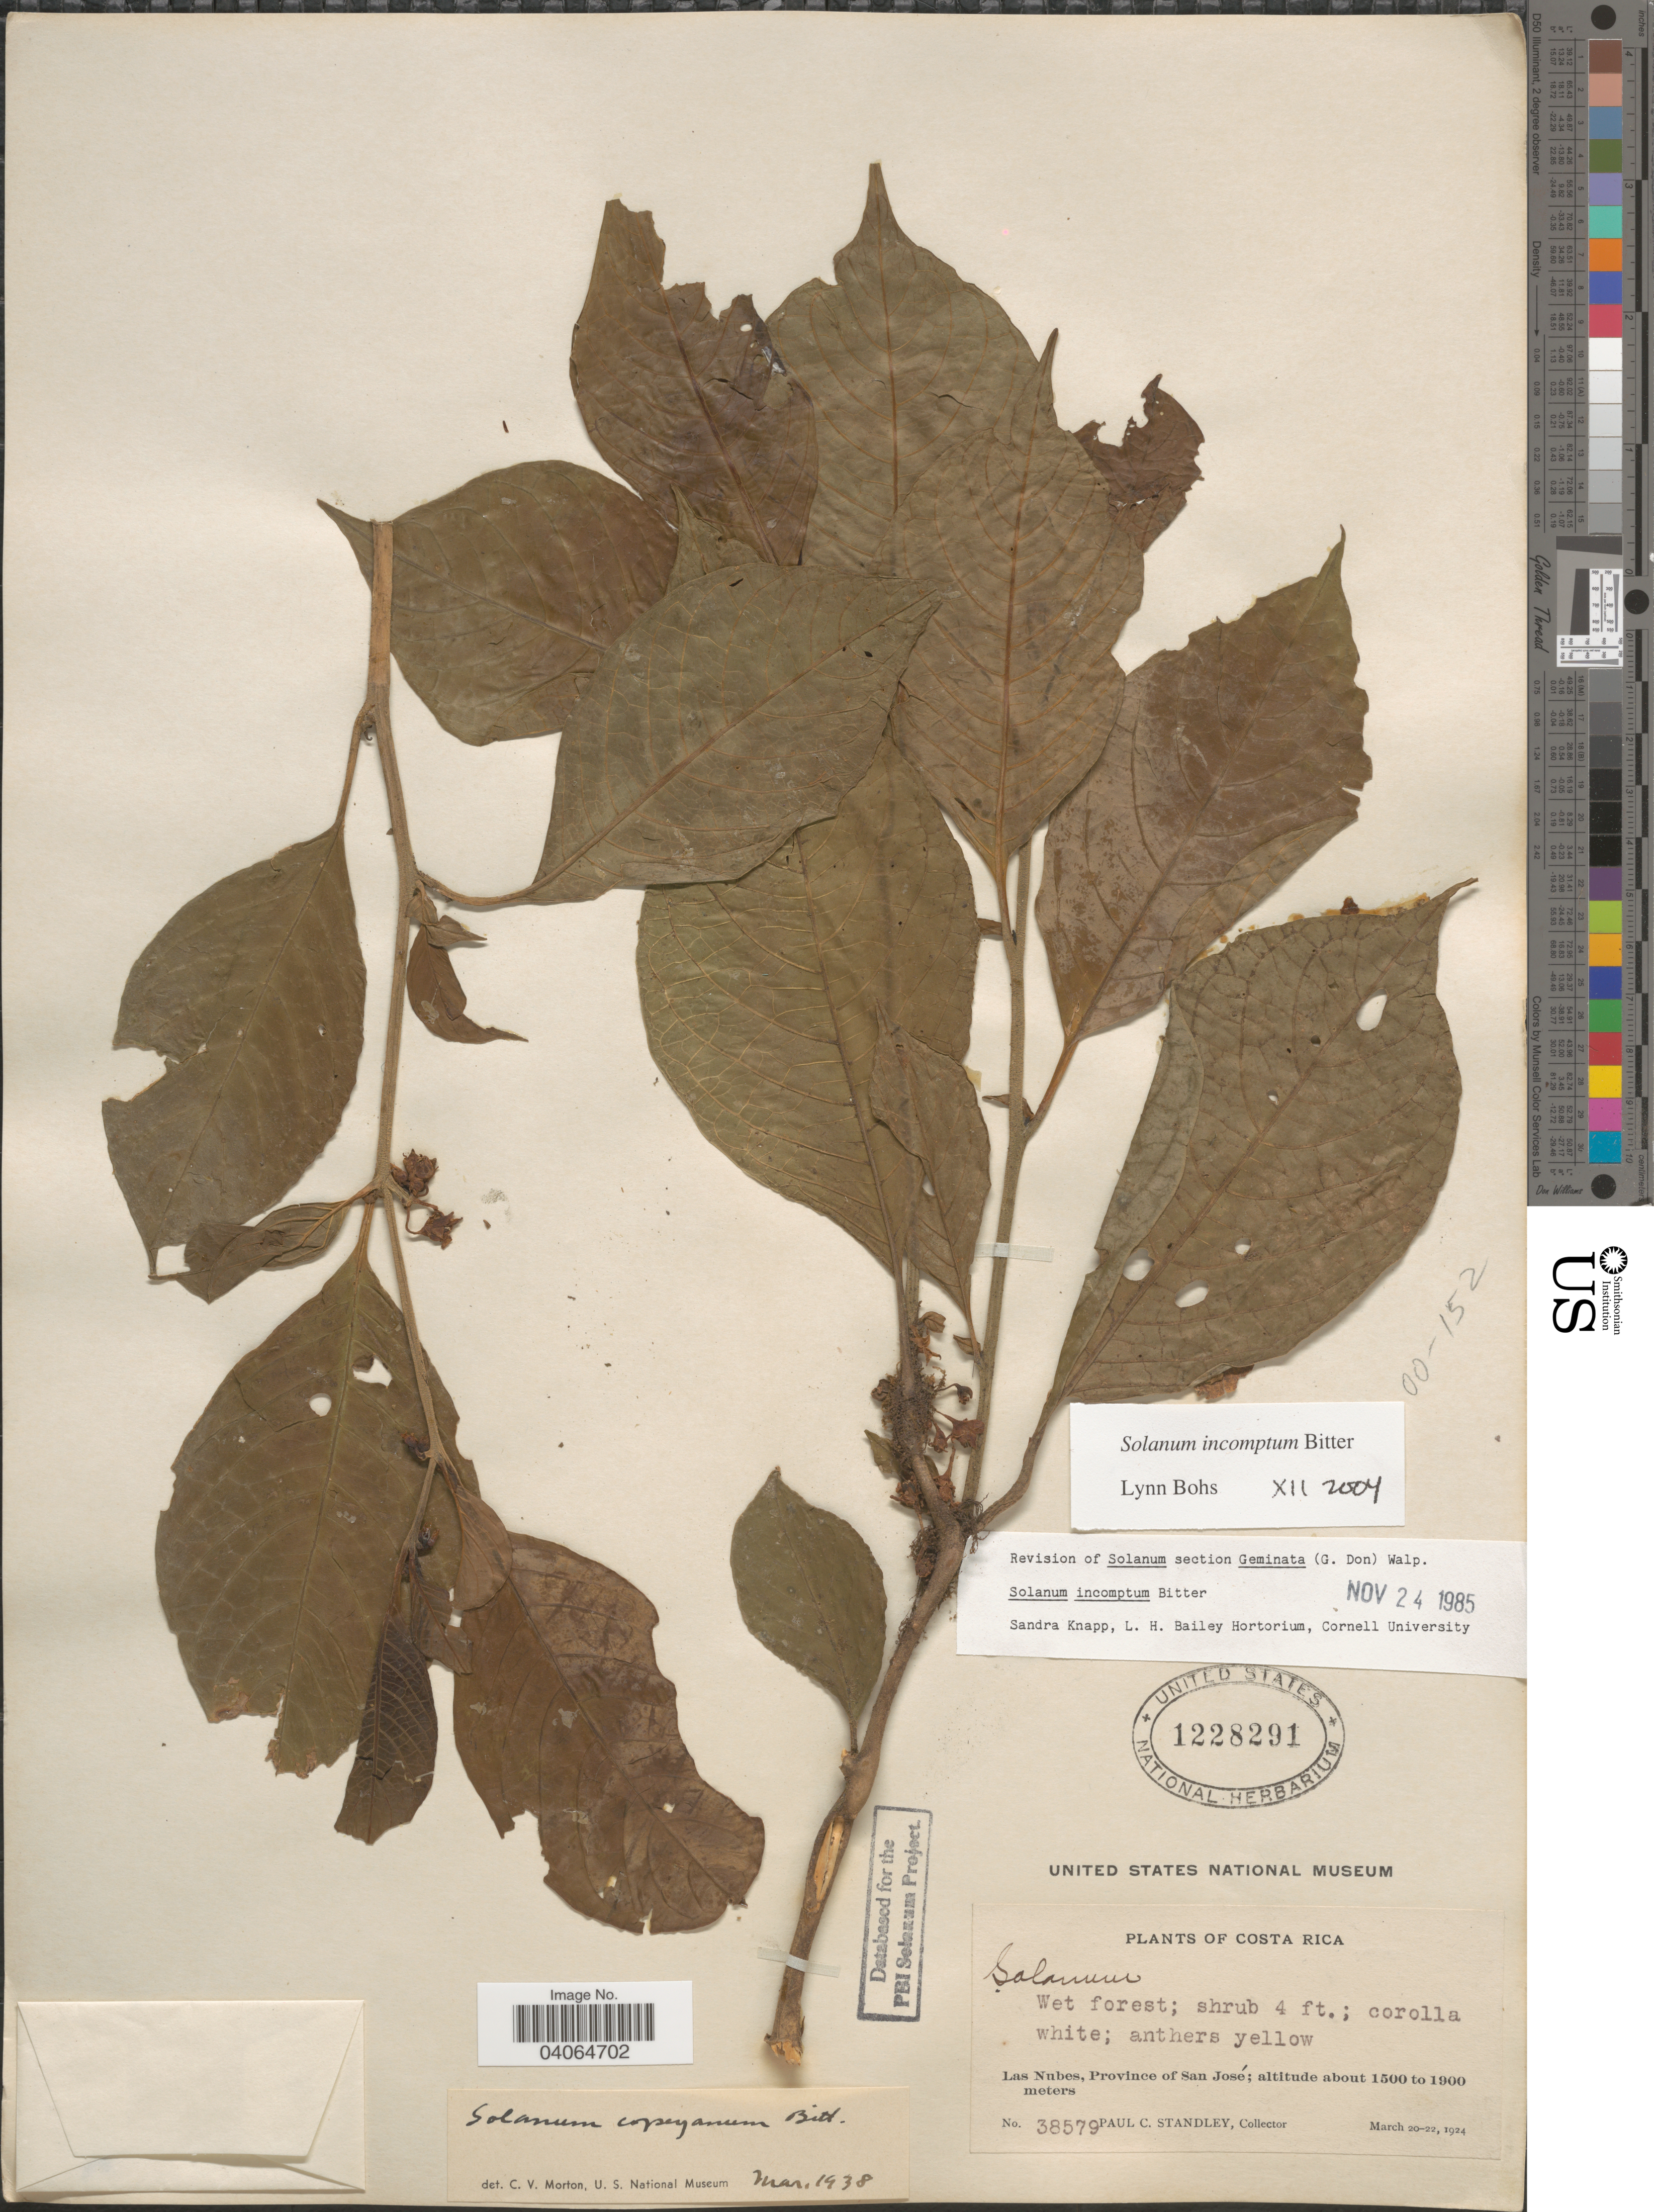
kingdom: Plantae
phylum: Tracheophyta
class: Magnoliopsida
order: Solanales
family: Solanaceae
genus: Solanum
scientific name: Solanum incomptum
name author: Bitter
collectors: P. C. Standley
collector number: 38579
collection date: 1924-03-20/1924-03-22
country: Costa Rica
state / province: San José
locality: Las Nubes.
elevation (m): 1500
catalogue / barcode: US 1228291